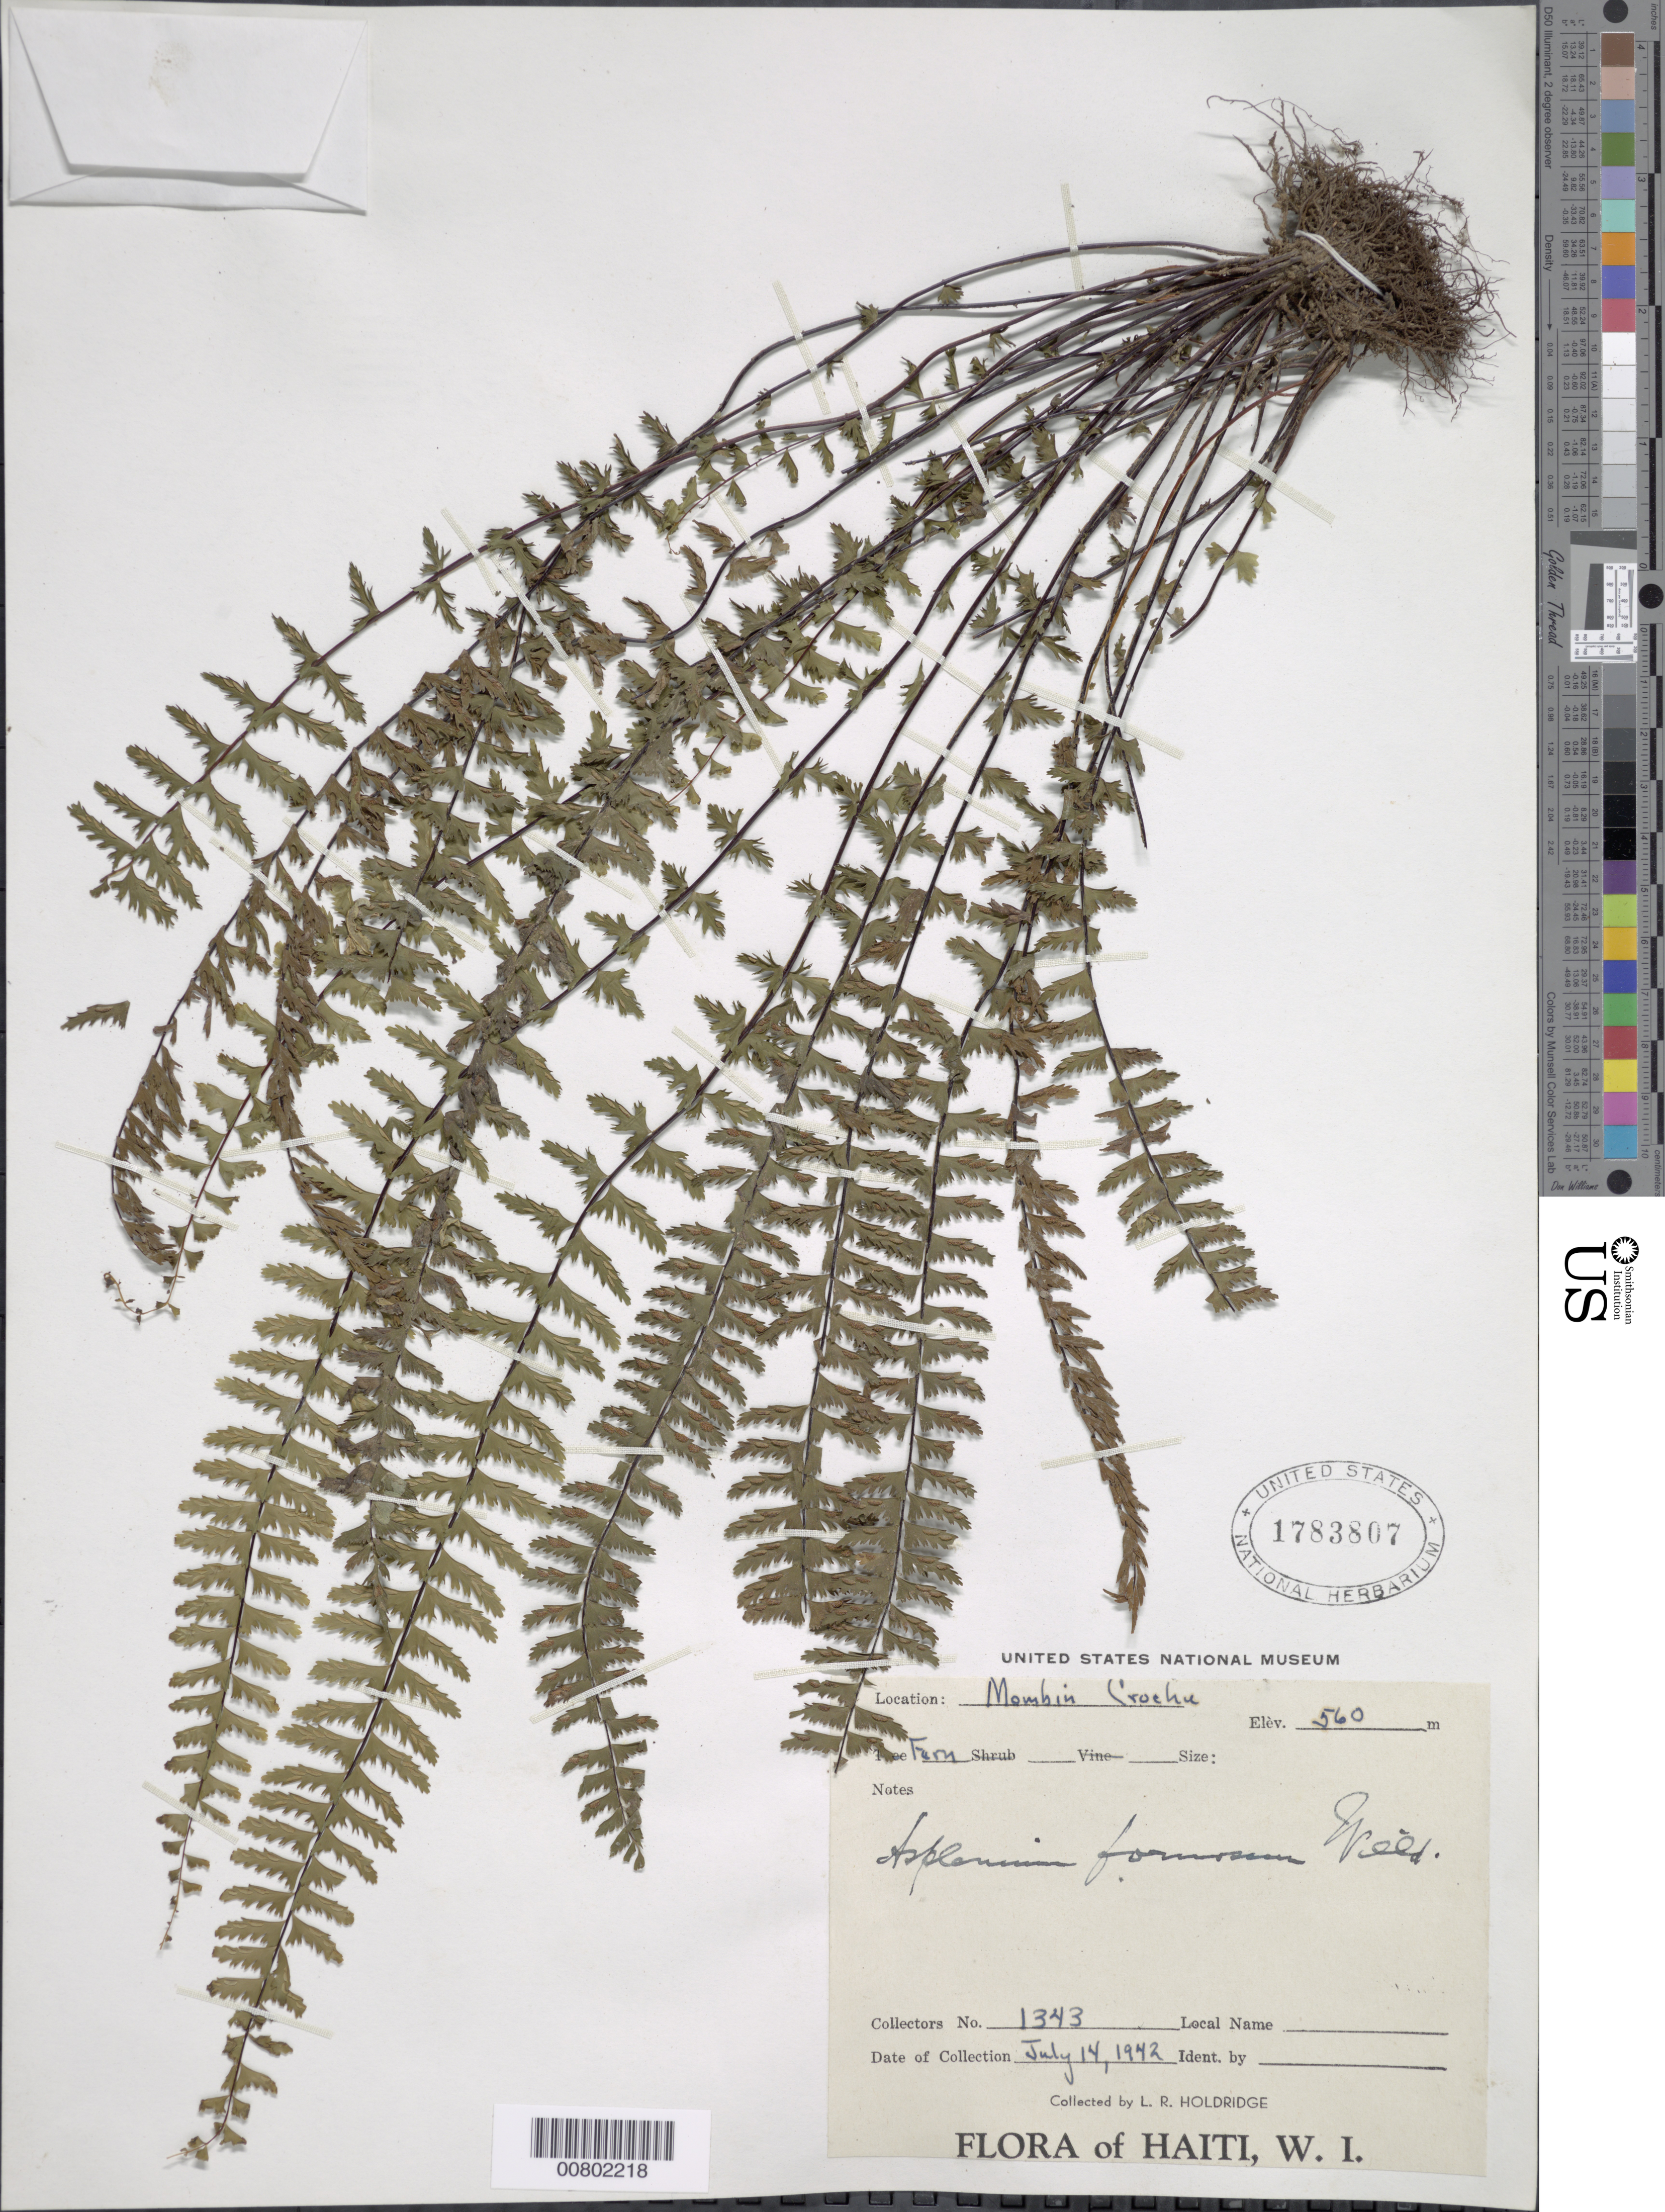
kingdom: Plantae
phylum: Tracheophyta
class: Polypodiopsida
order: Polypodiales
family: Aspleniaceae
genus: Asplenium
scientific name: Asplenium formosum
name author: Willd.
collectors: L. Holdridge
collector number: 1343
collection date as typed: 14 Jul 1942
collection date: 1942-07-14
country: Haiti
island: Hispaniola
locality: Mombin Croeche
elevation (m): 560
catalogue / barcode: US 1783807